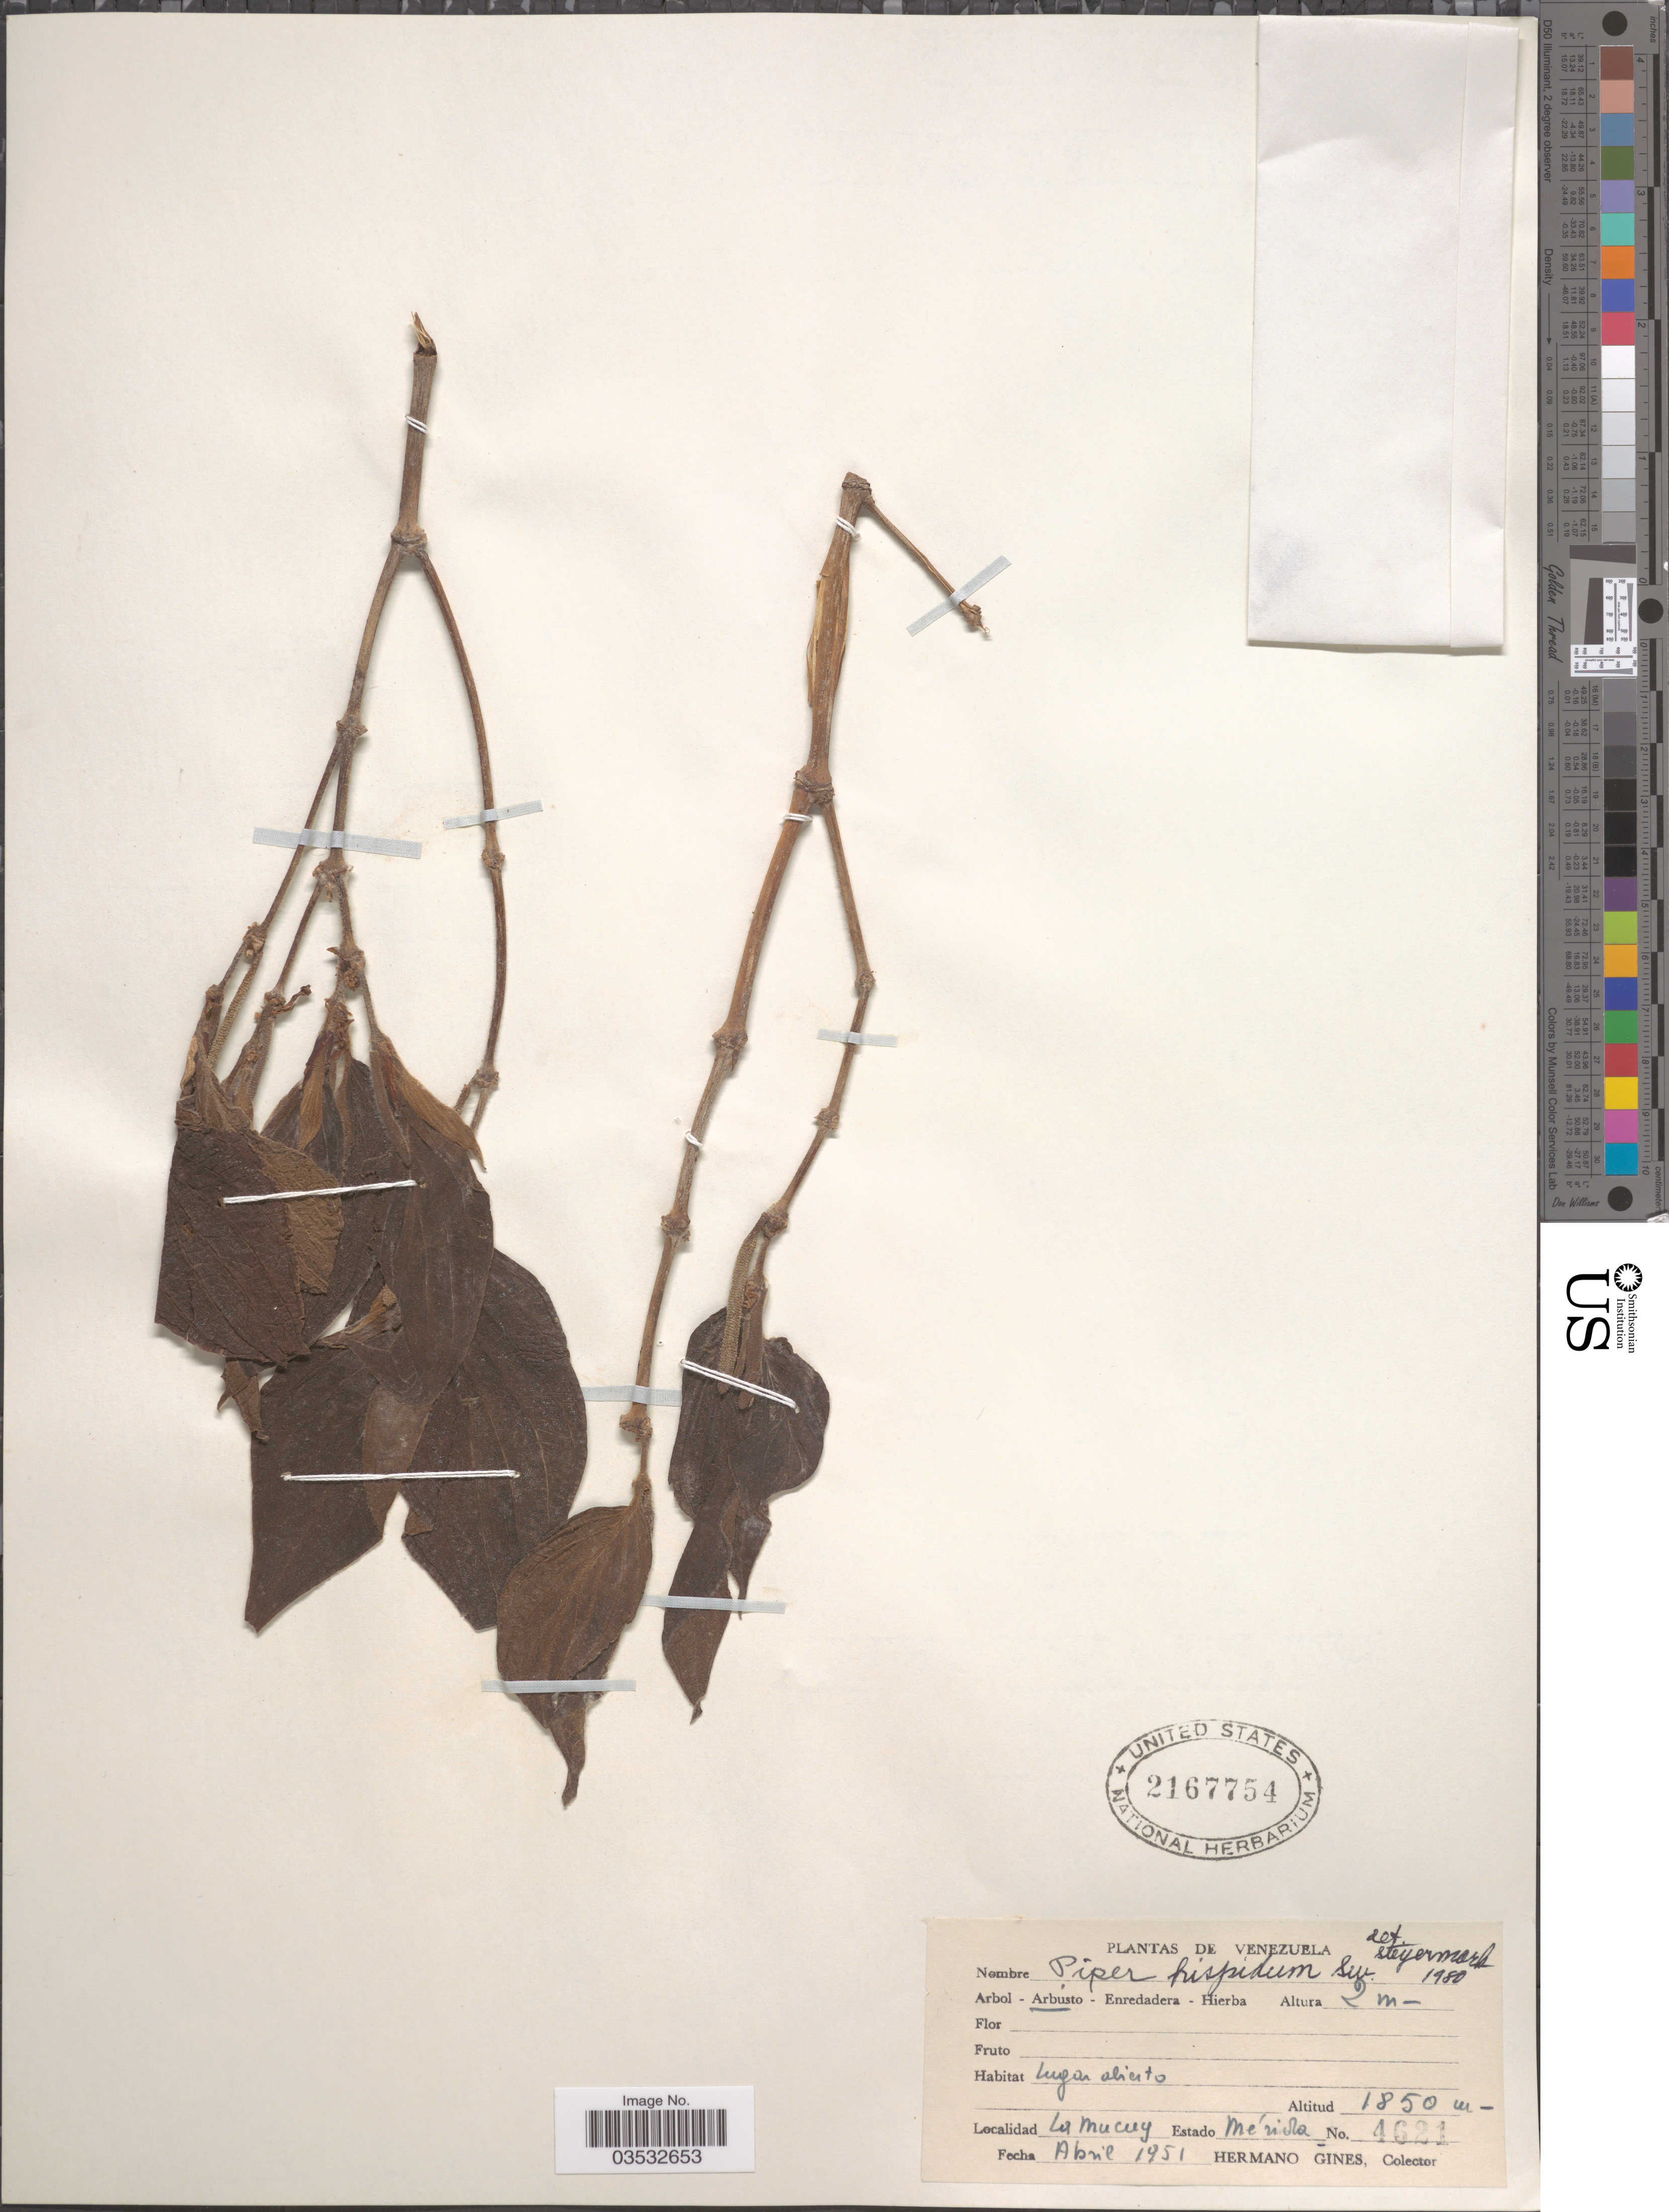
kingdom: Plantae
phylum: Tracheophyta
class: Magnoliopsida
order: Piperales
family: Piperaceae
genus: Piper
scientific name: Piper hispidum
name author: Sw.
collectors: Bro. Gines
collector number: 4621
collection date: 1951-04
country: Venezuela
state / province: Merida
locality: La Mucuy.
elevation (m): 1850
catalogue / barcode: US 2167754